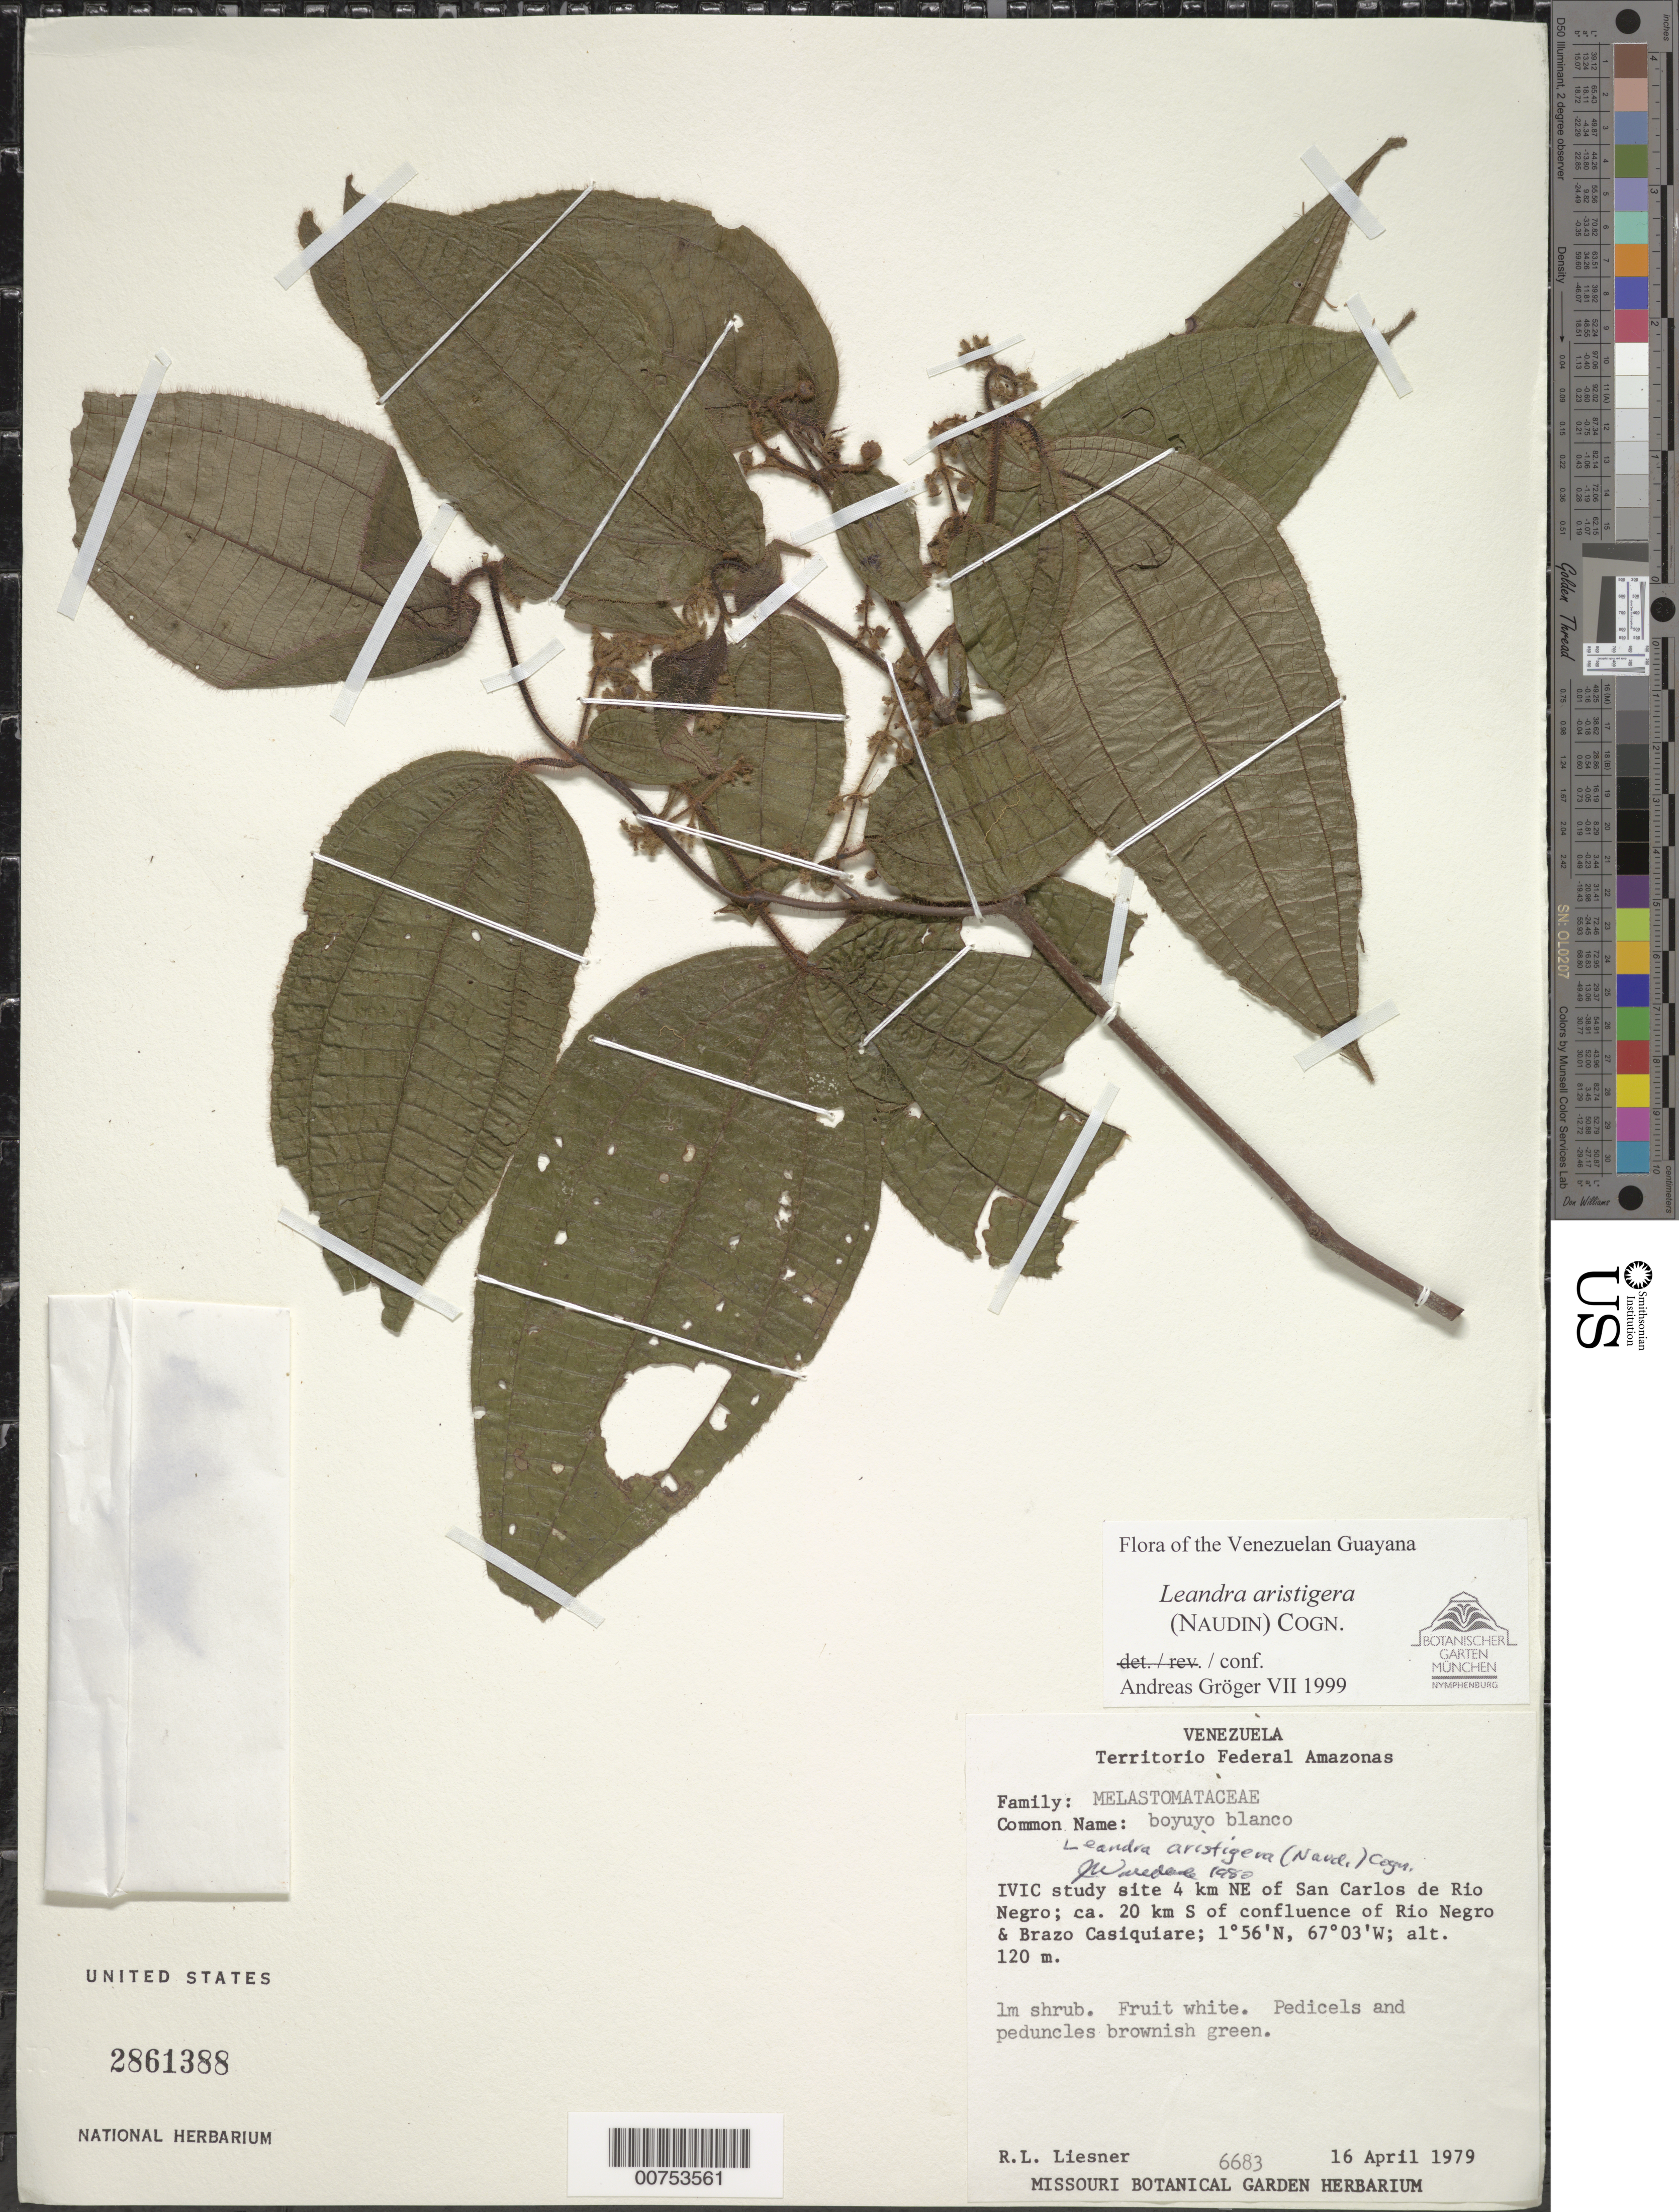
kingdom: Plantae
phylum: Tracheophyta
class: Magnoliopsida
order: Myrtales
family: Melastomataceae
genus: Leandra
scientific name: Leandra aristigera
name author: (Naudin) Cogn.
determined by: Gröger, A.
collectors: R. L. Liesner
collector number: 6683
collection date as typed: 16-Apr-79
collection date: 1979-04-16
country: Venezuela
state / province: Amazonas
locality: San Carlos de Río Negro, 4 km NE of and about 20 km S of confluence of Río Negro and Brazo Casiquiare, IVIC study site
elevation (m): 120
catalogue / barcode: US 2861388